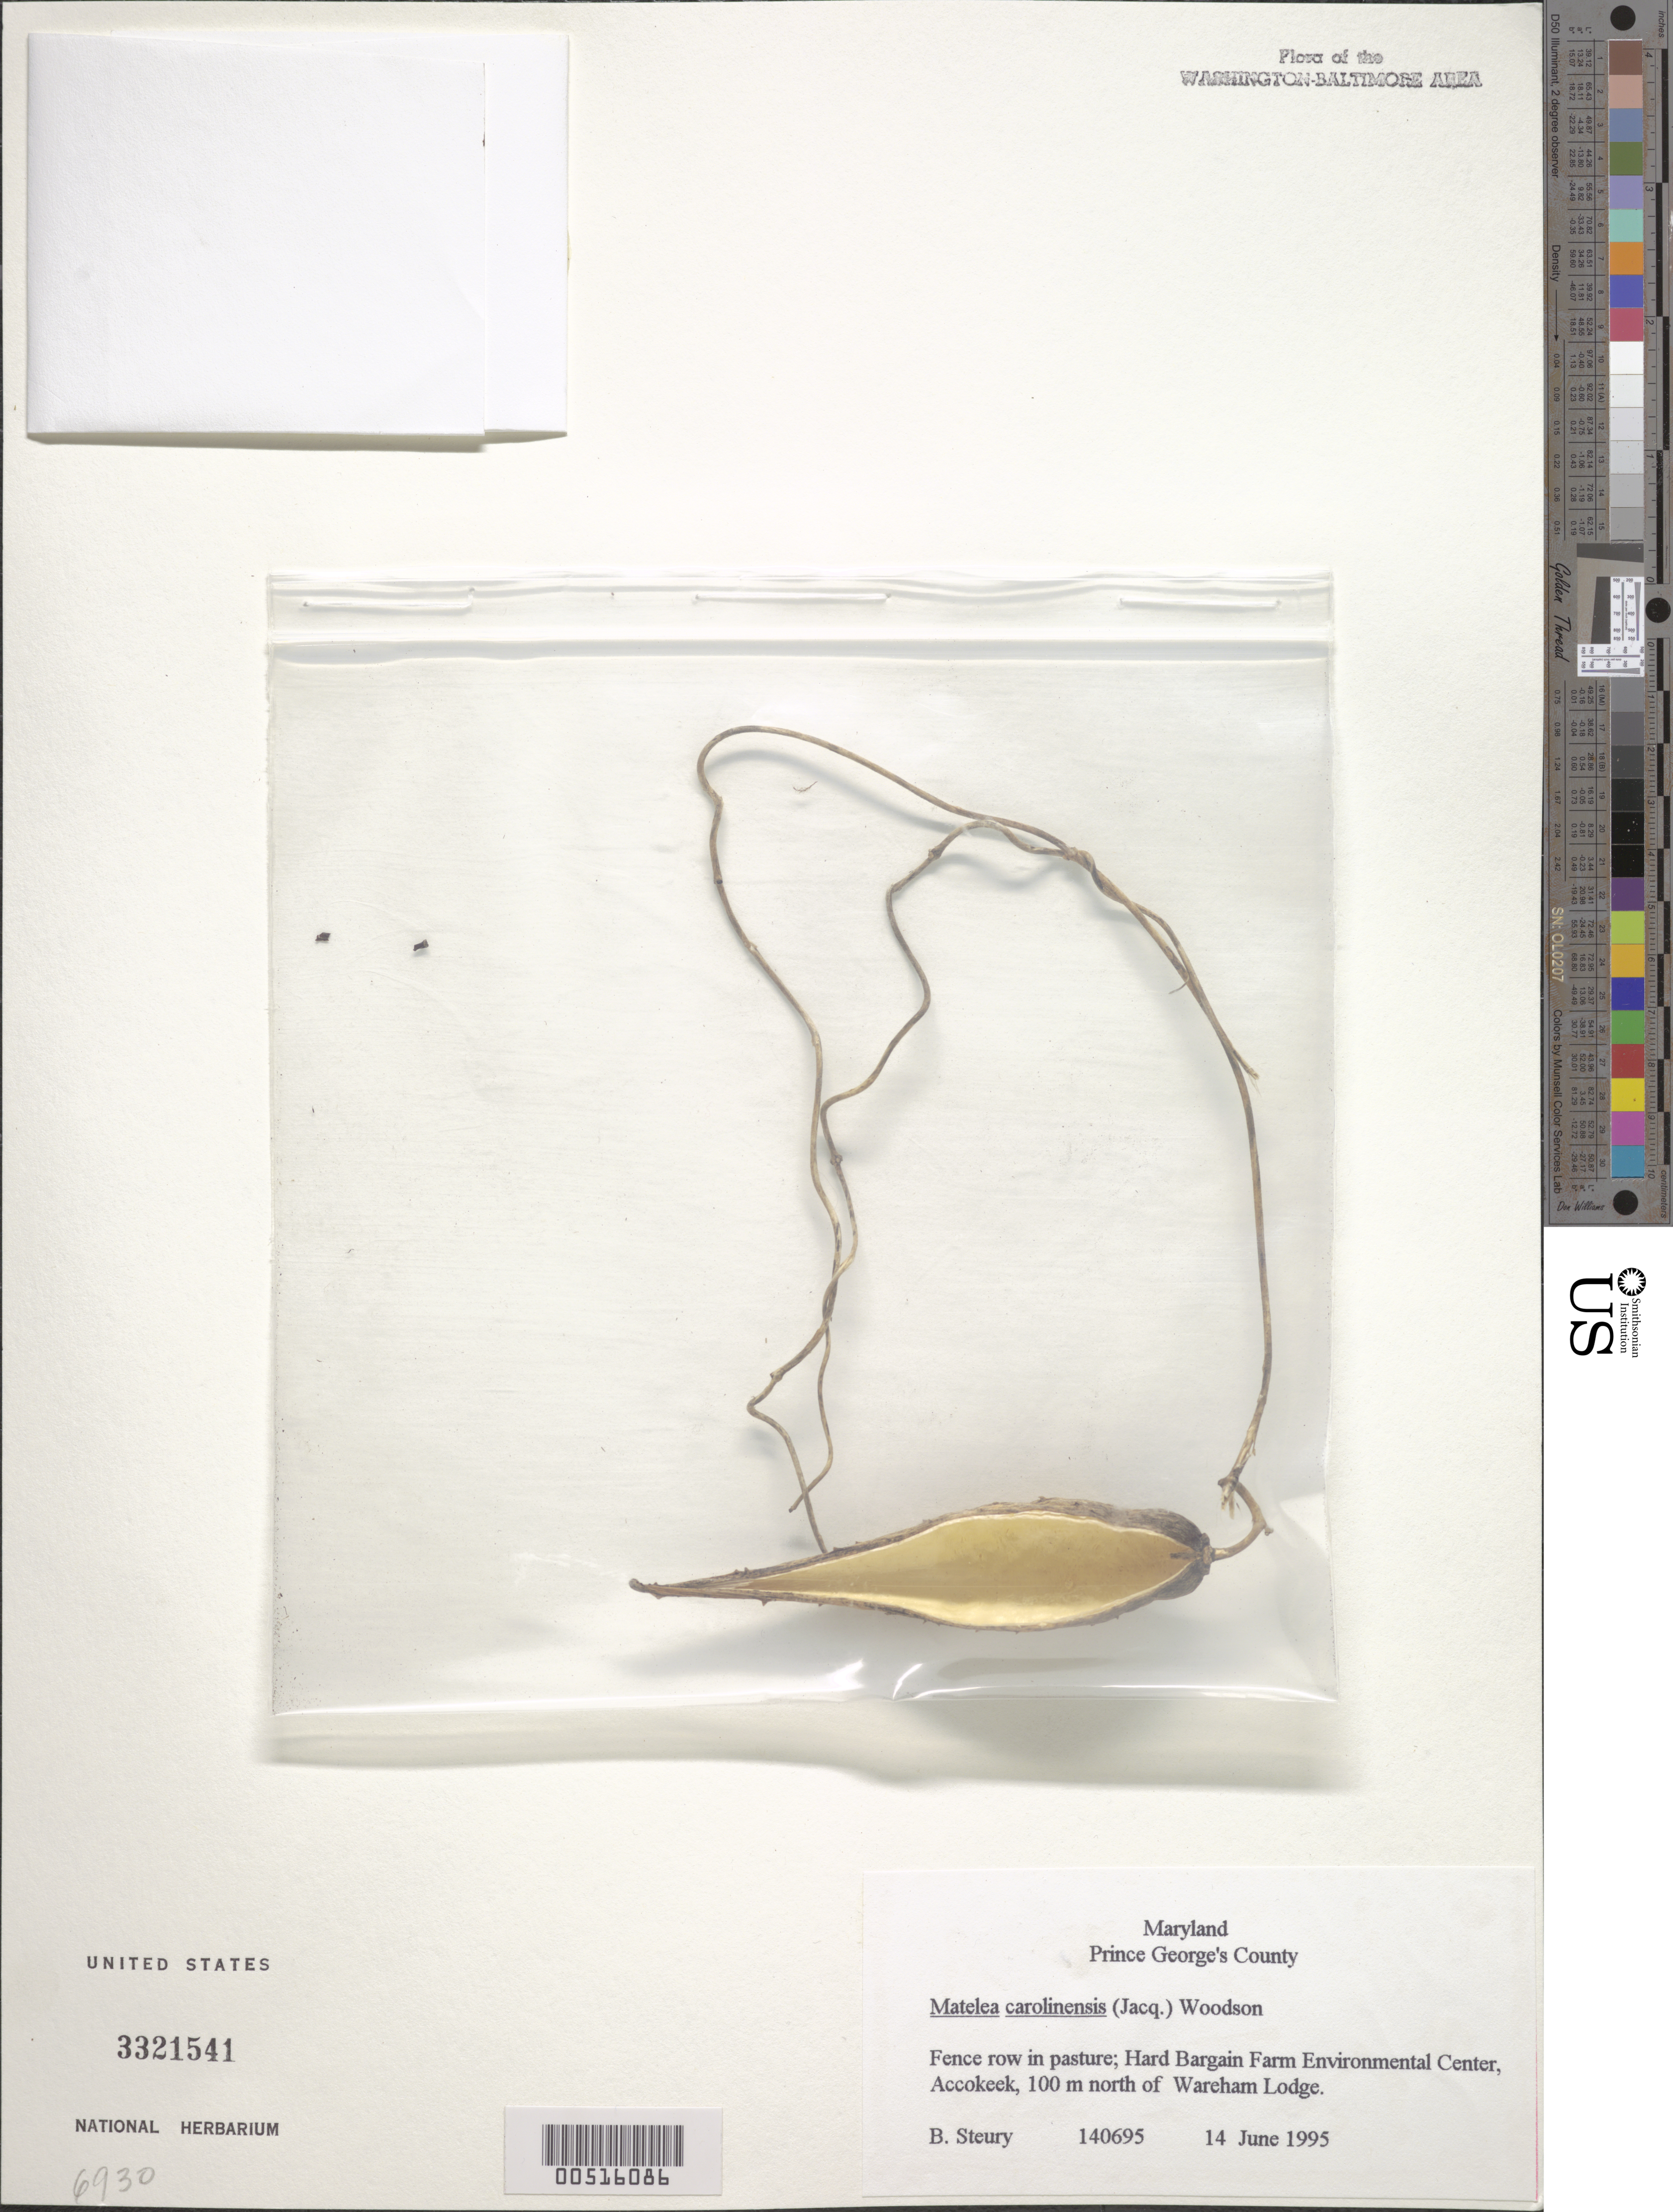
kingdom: Plantae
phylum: Tracheophyta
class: Magnoliopsida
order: Gentianales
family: Apocynaceae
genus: Matelea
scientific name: Matelea carolinensis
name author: (Jacq.) Woodson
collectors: B. Steury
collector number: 140695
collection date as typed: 14 Jun 1995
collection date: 1995-06-14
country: United States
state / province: Maryland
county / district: Prince George's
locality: Hard Bargain Farm Environmental Center, Accokeek, N of Wareham Lodge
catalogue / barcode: US 3321541